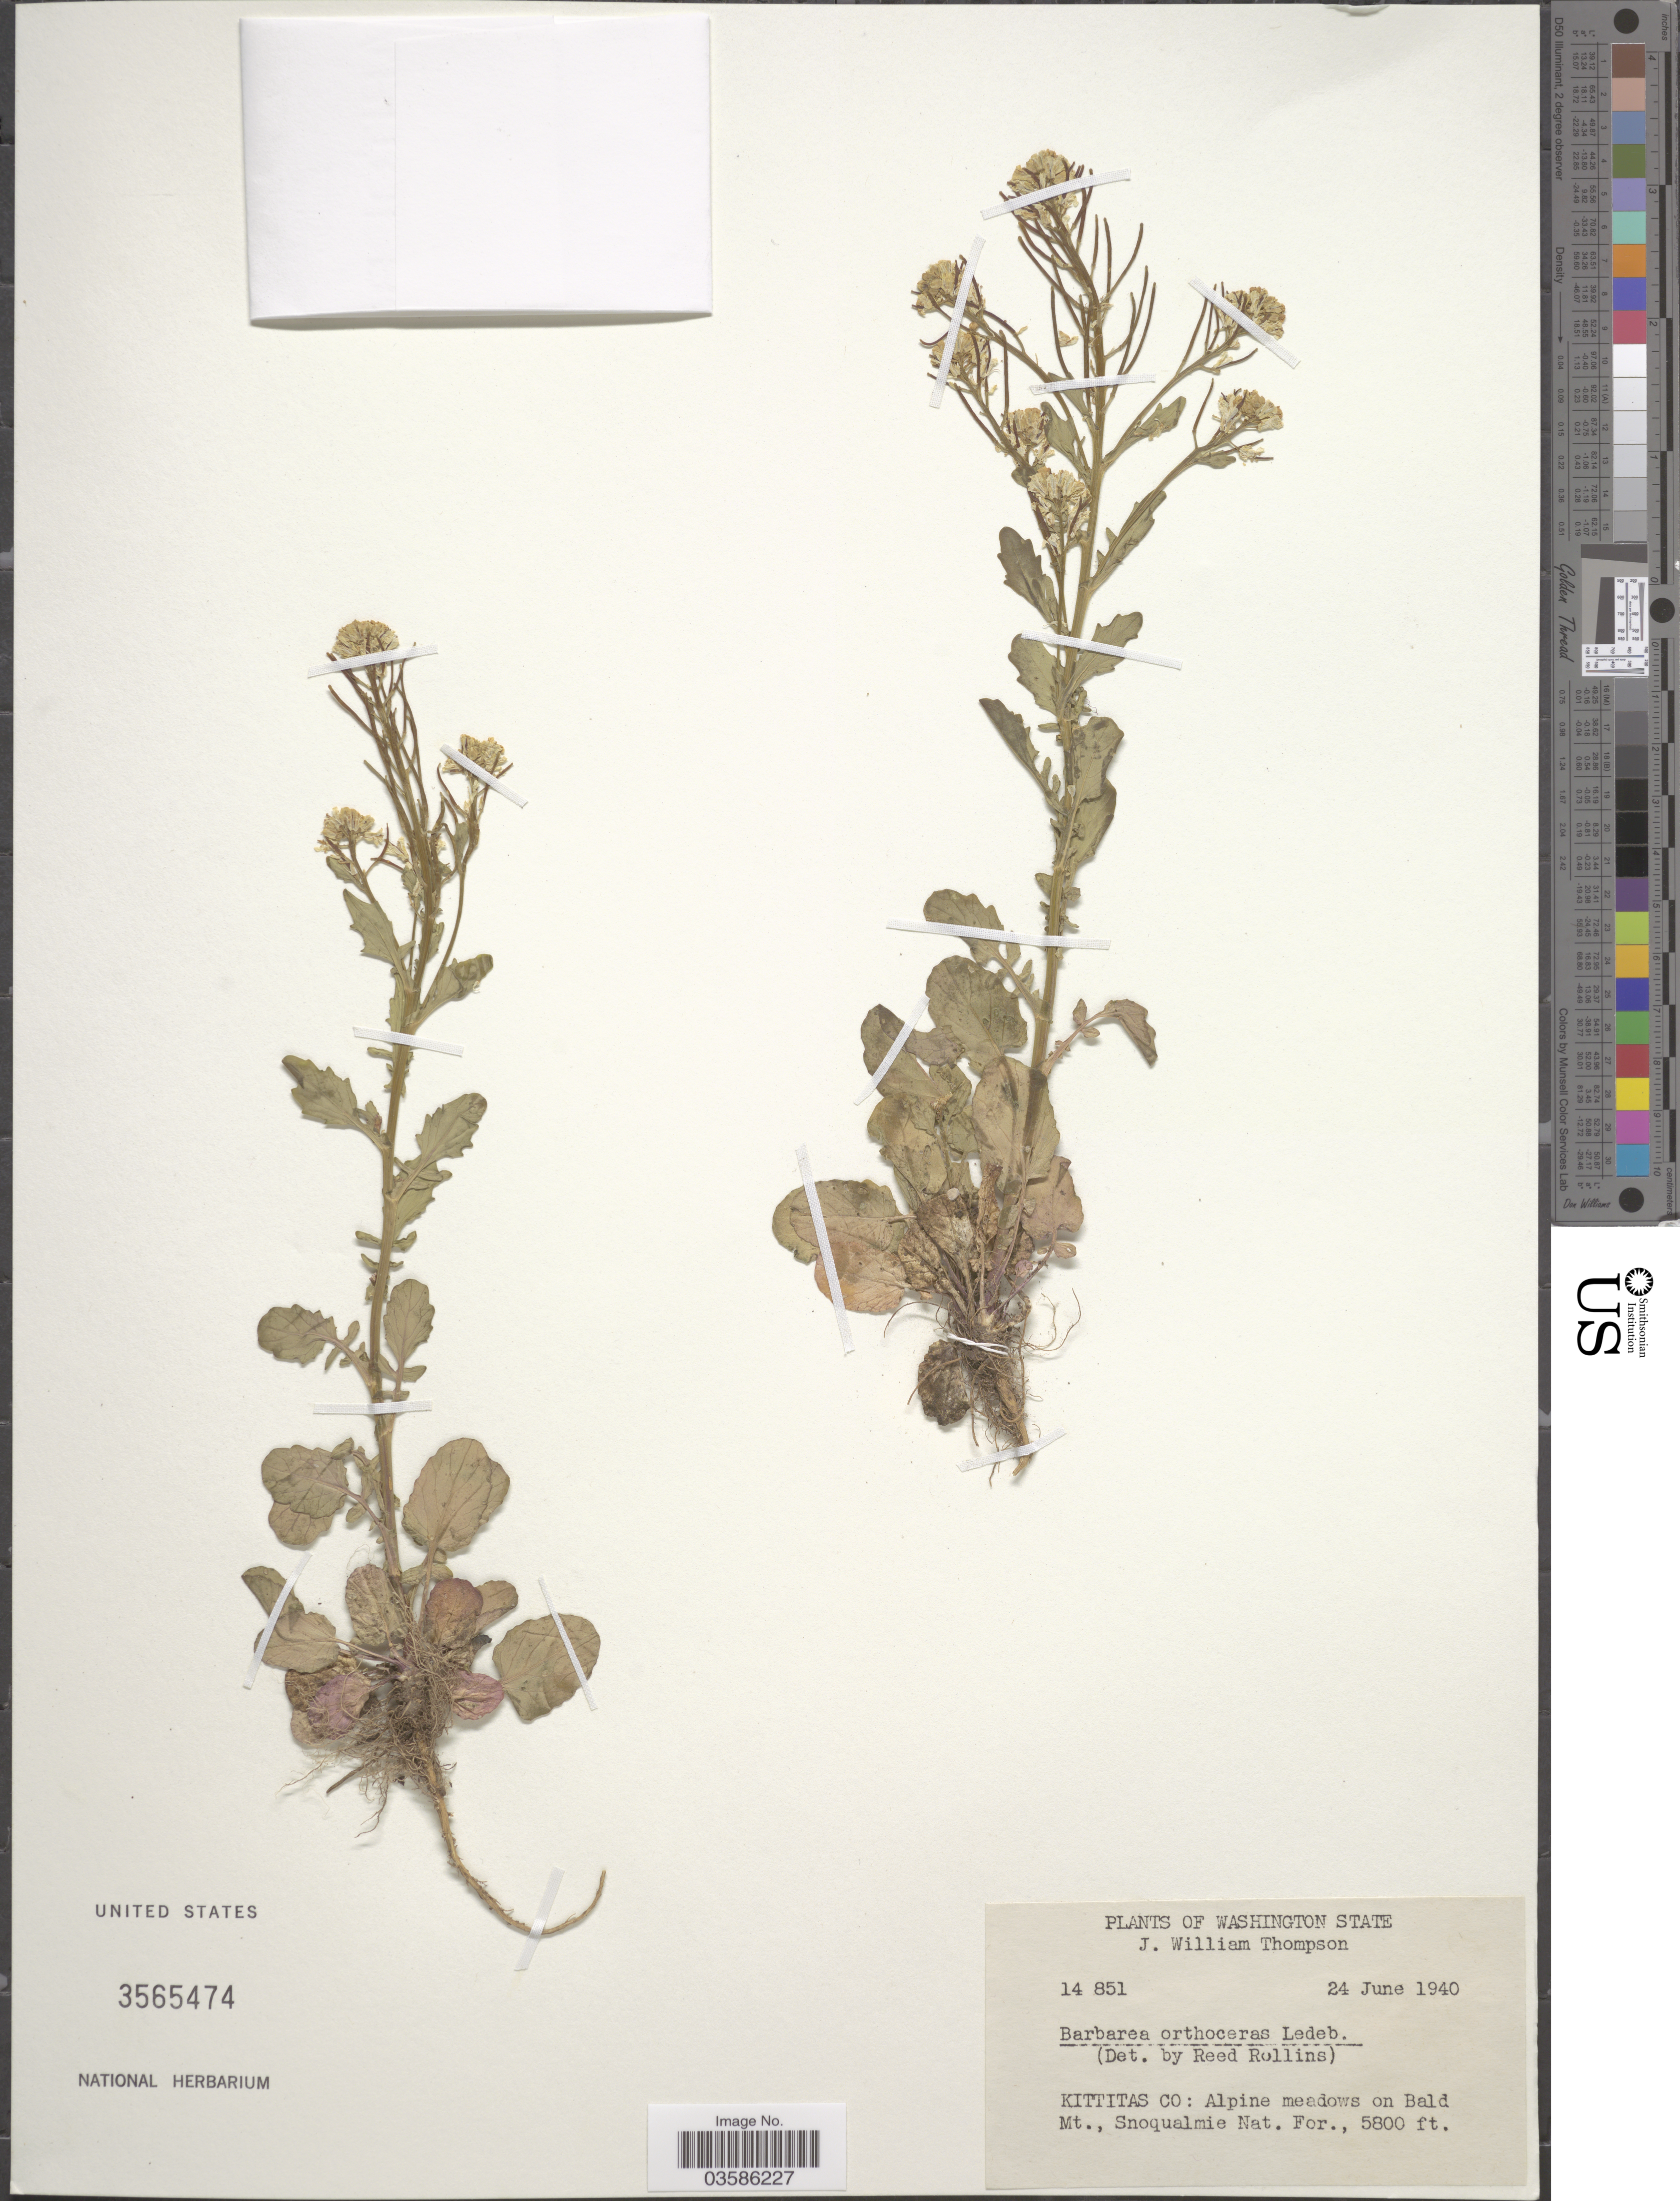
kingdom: Plantae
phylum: Tracheophyta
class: Magnoliopsida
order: Brassicales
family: Brassicaceae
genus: Barbarea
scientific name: Barbarea orthoceras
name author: Ledeb.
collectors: J. W. Thompson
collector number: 14851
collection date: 1940-06-24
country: United States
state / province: Washington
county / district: Kittitas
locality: Kittitas Co: Alpine meadows on Bald Mt., Snoqualmie Nat. For.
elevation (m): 1768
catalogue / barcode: US 3565474